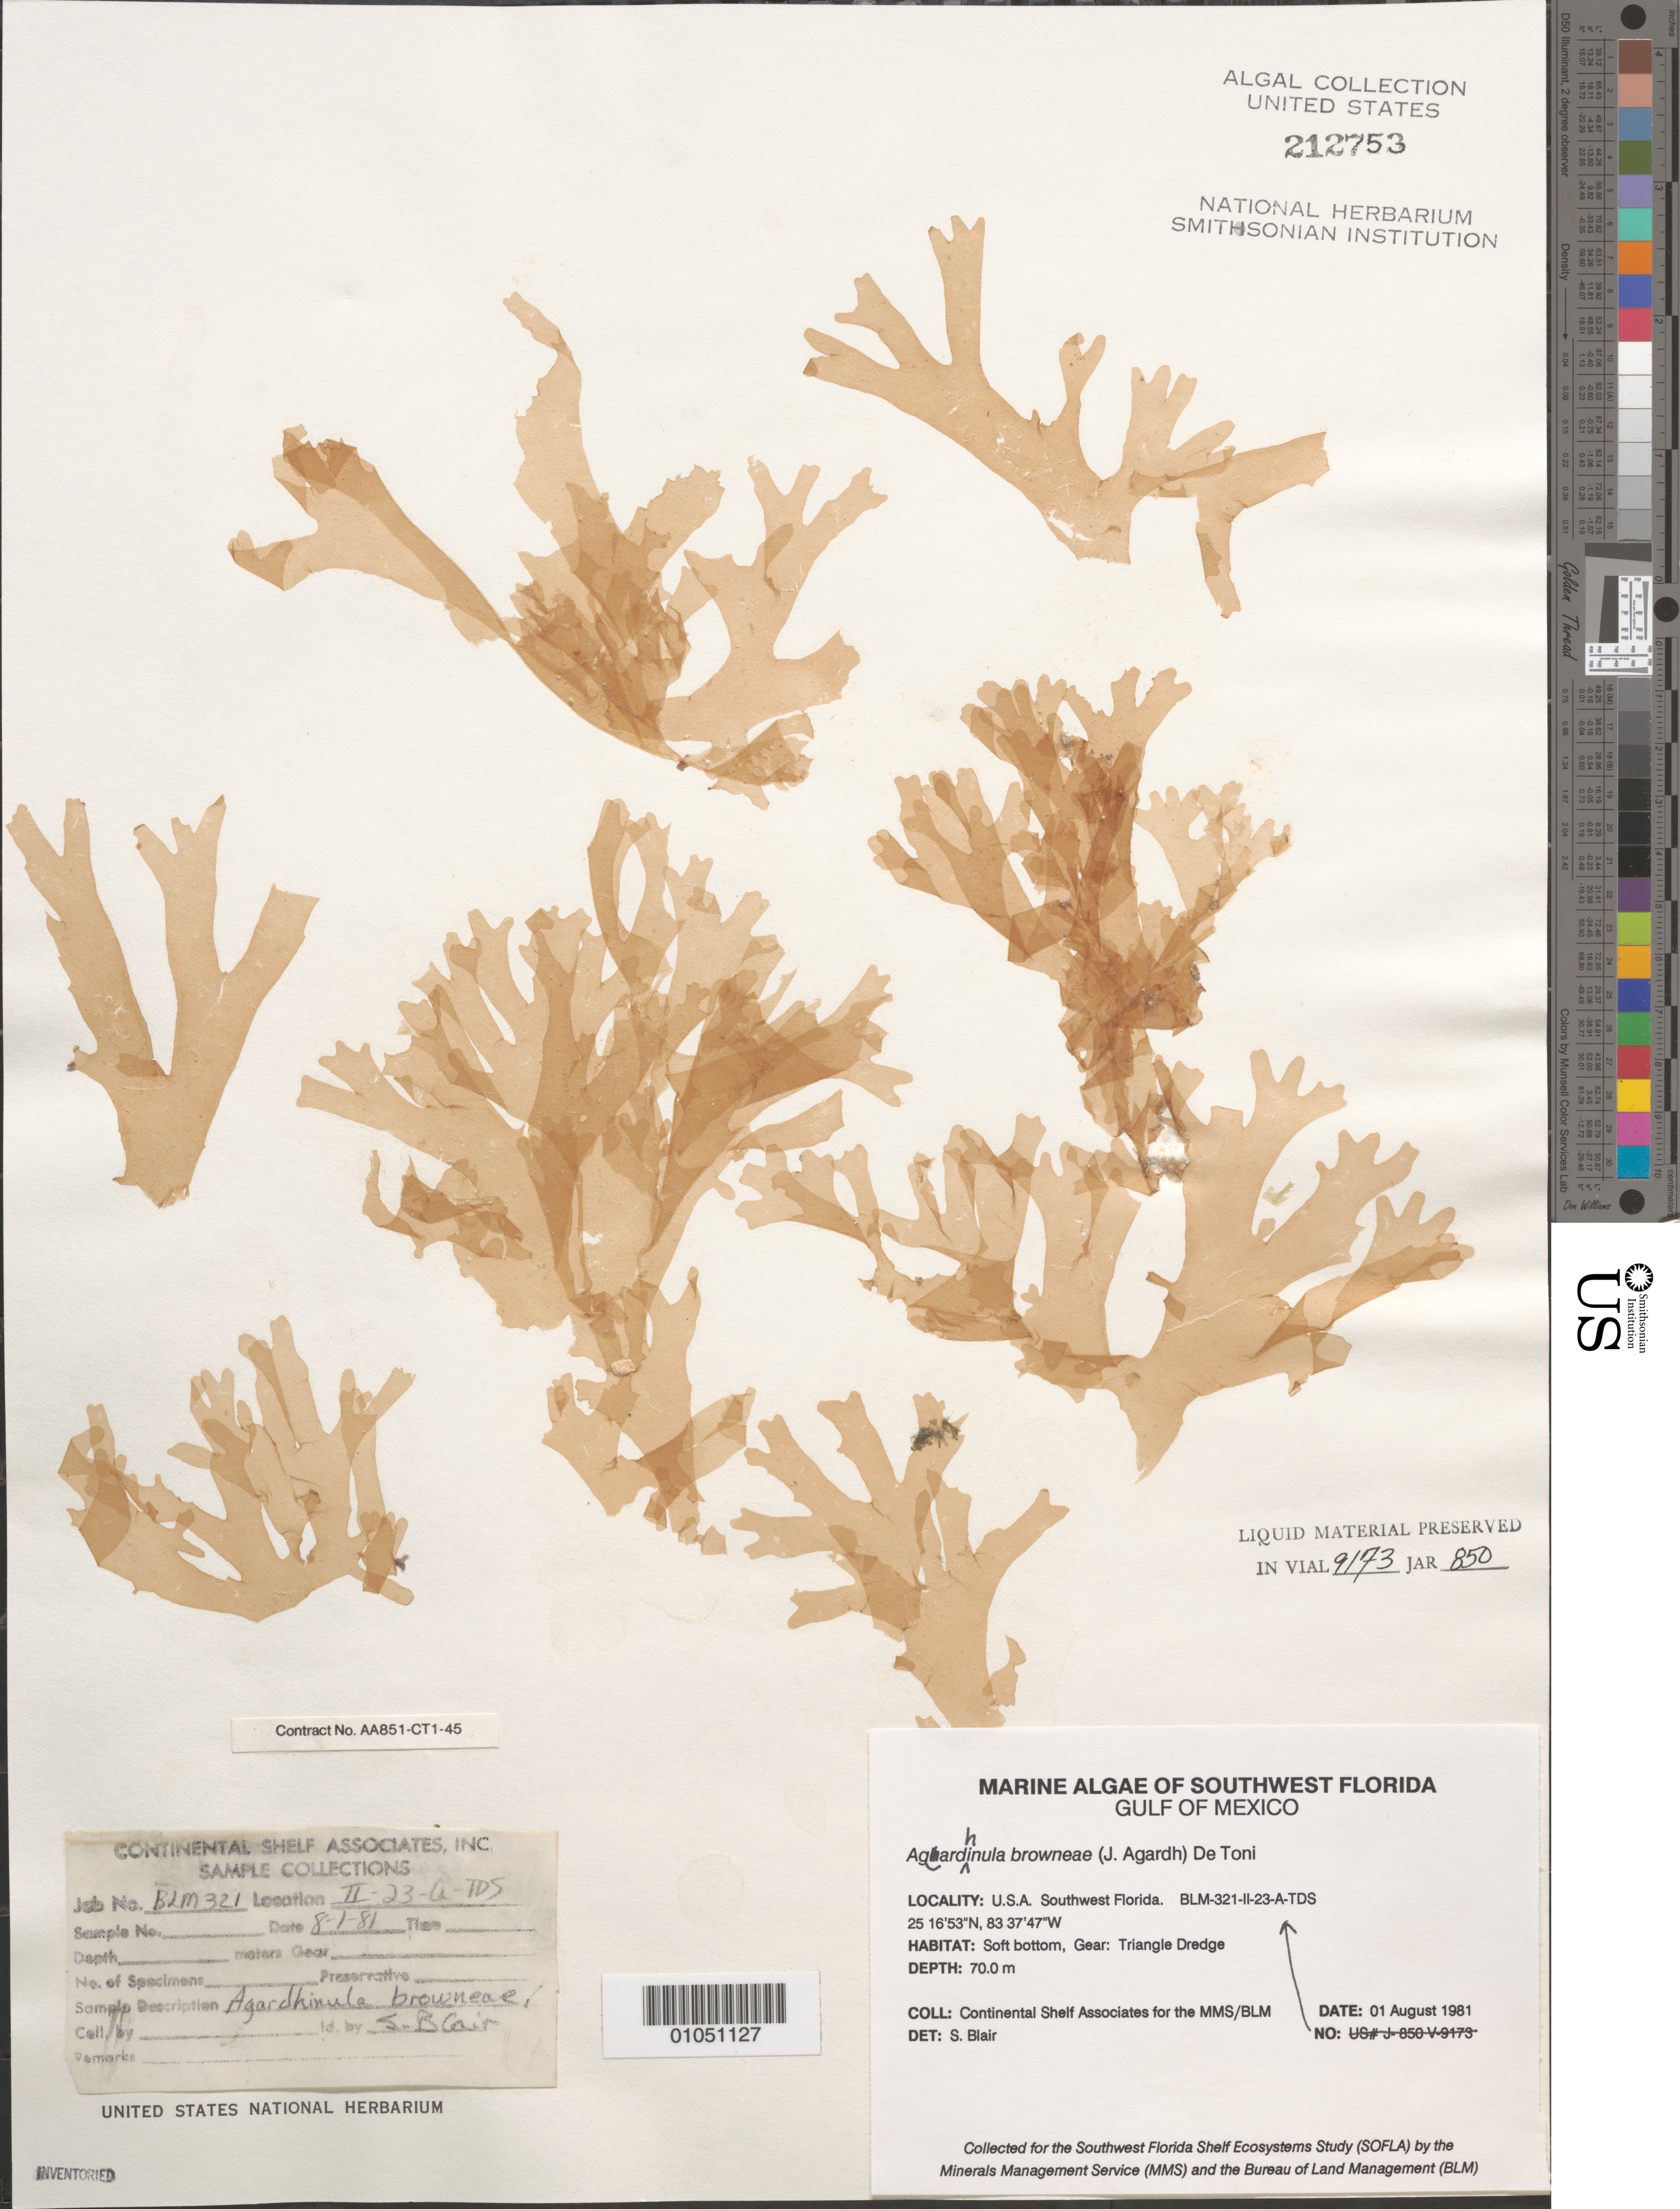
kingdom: Plantae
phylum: Rhodophyta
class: Florideophyceae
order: Rhodymeniales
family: Rhodymeniaceae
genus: Agardhinula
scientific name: Agardhinula browneae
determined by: Blair, S. M.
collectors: Continental Shelf Associates for the MMS/BLM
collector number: BLM-321-II-23-A-TDS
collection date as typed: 01 Aug 1981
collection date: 1981-08-01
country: United States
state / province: Florida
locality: Gulf of Mexico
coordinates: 25 16'53"N, 83 37'47"W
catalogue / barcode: US 212753